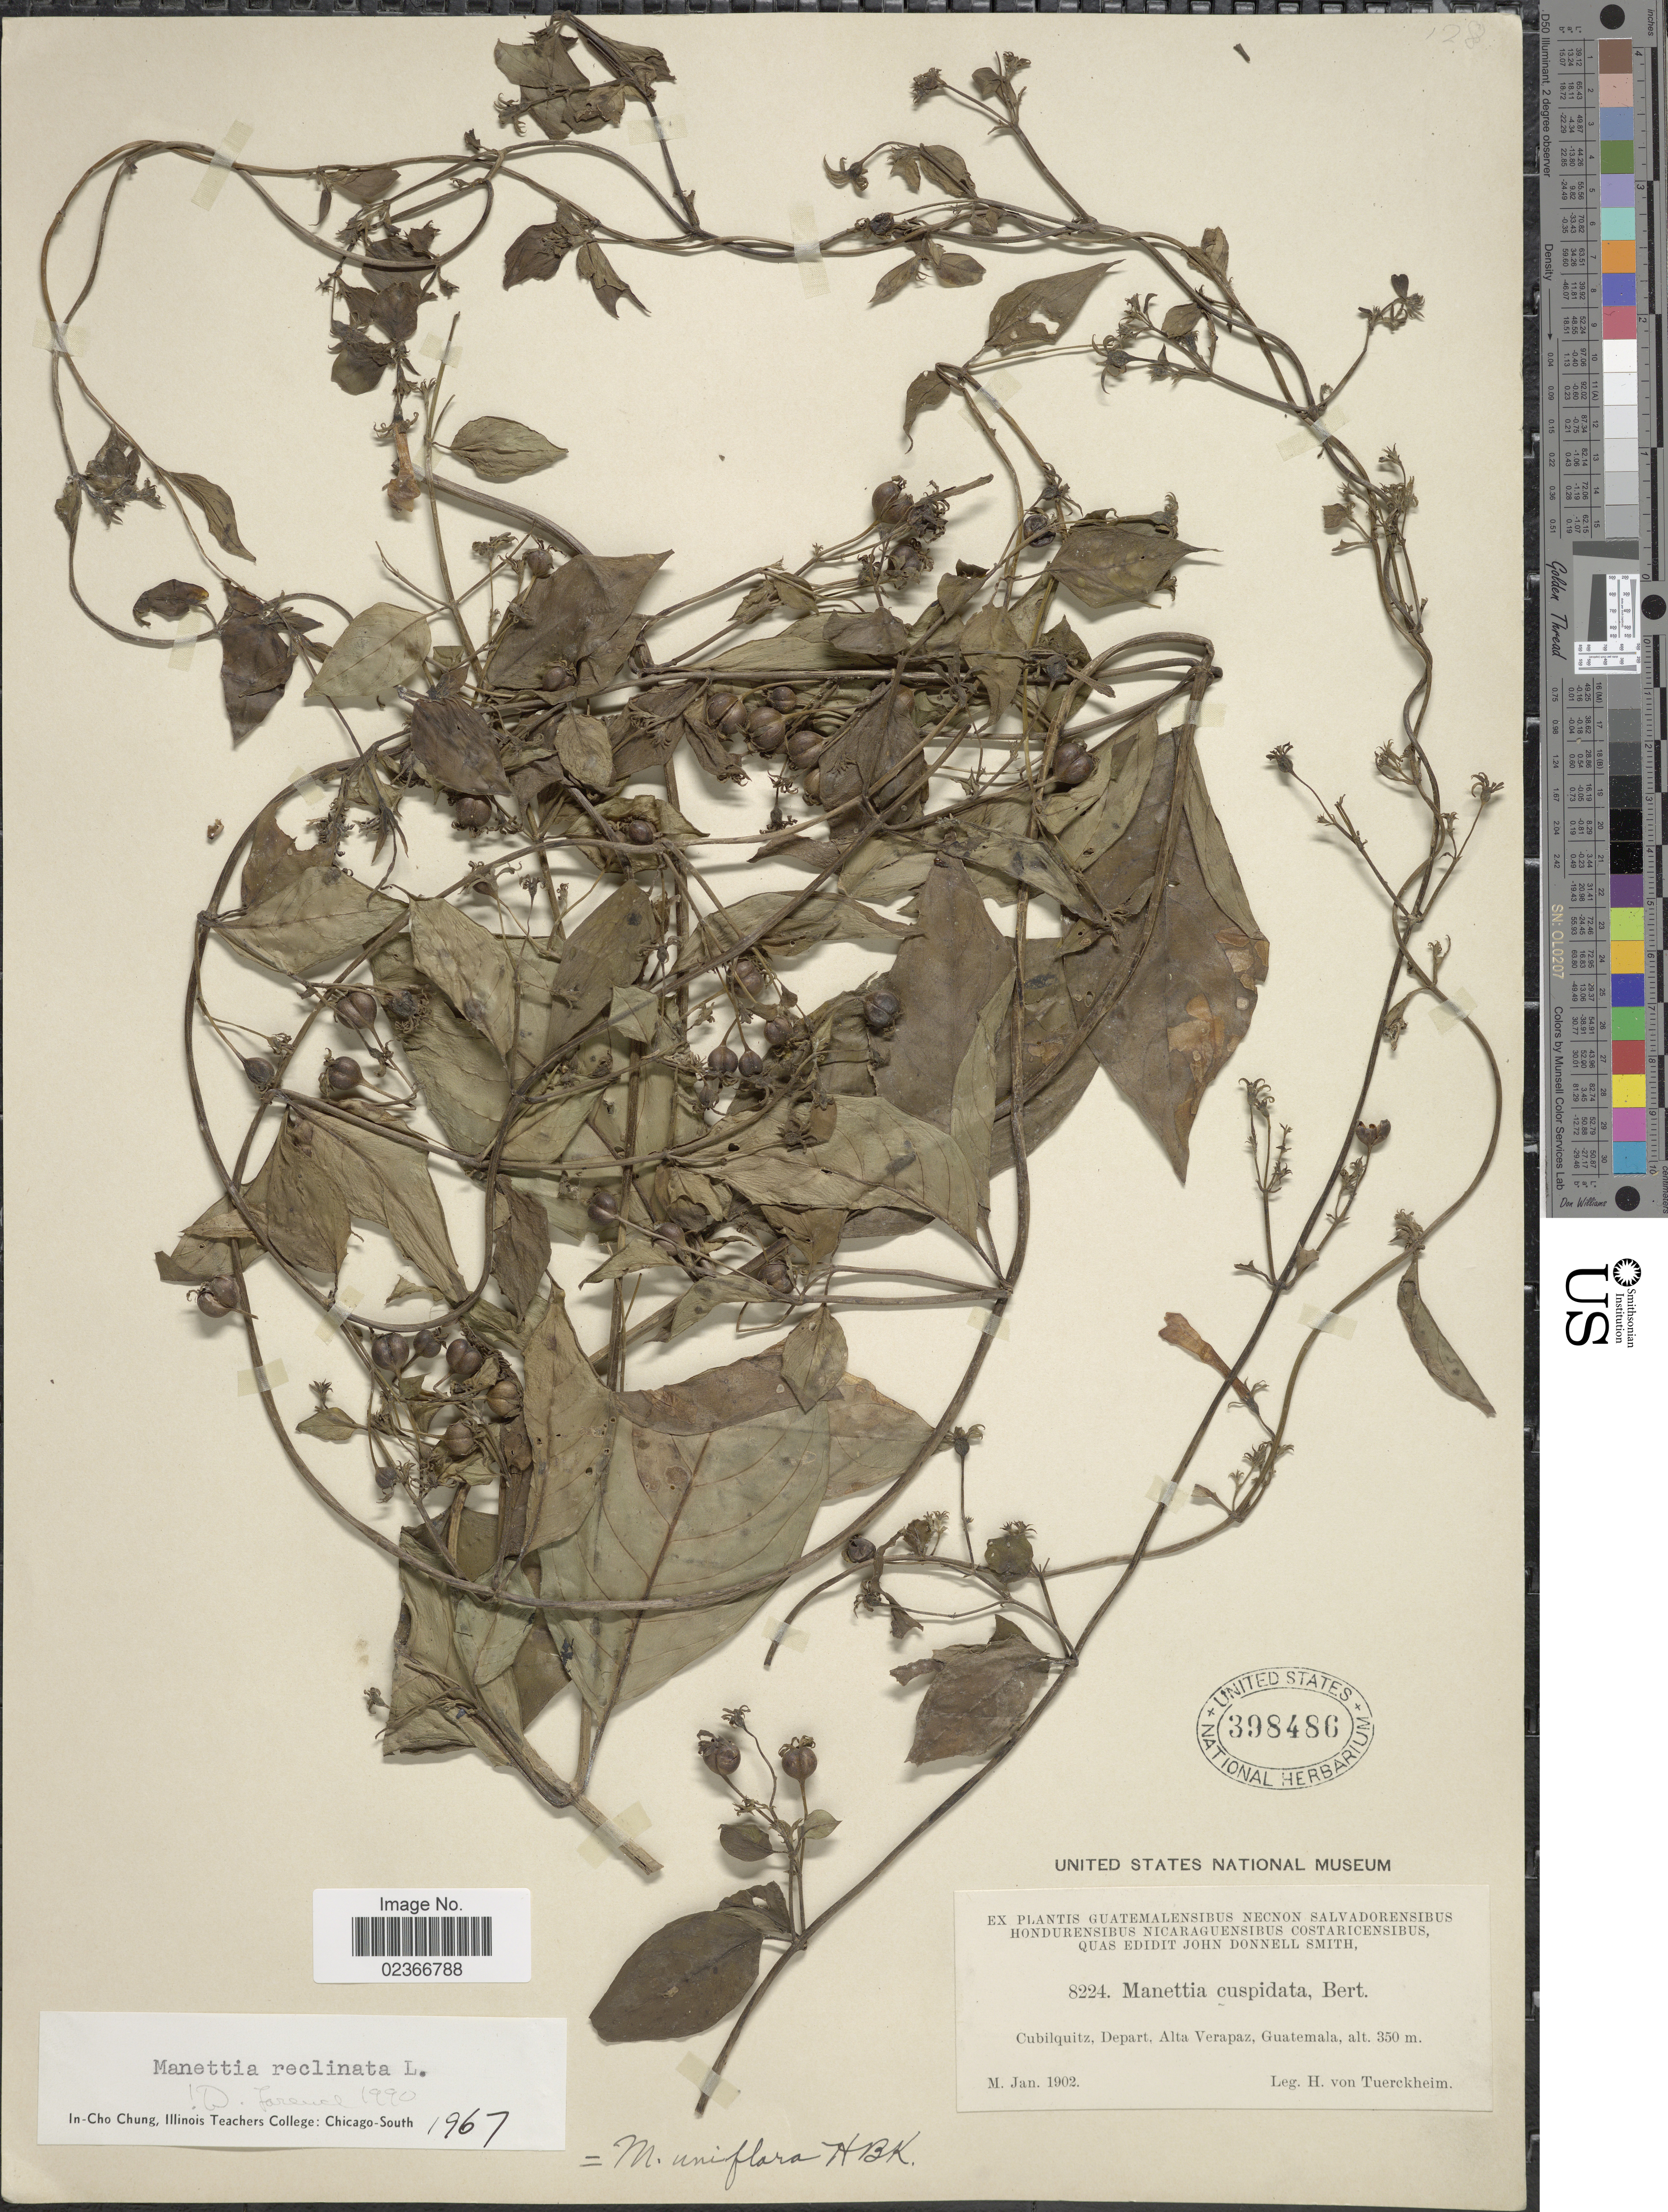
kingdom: Plantae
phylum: Tracheophyta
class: Magnoliopsida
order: Gentianales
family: Rubiaceae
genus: Manettia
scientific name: Manettia reclinata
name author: L.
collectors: H. von Türckheim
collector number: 8224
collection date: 1902-01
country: Guatemala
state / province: Alta Verapaz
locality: Cubilquitz, Depart. Alta Verapaz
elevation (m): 350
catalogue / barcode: US 398486